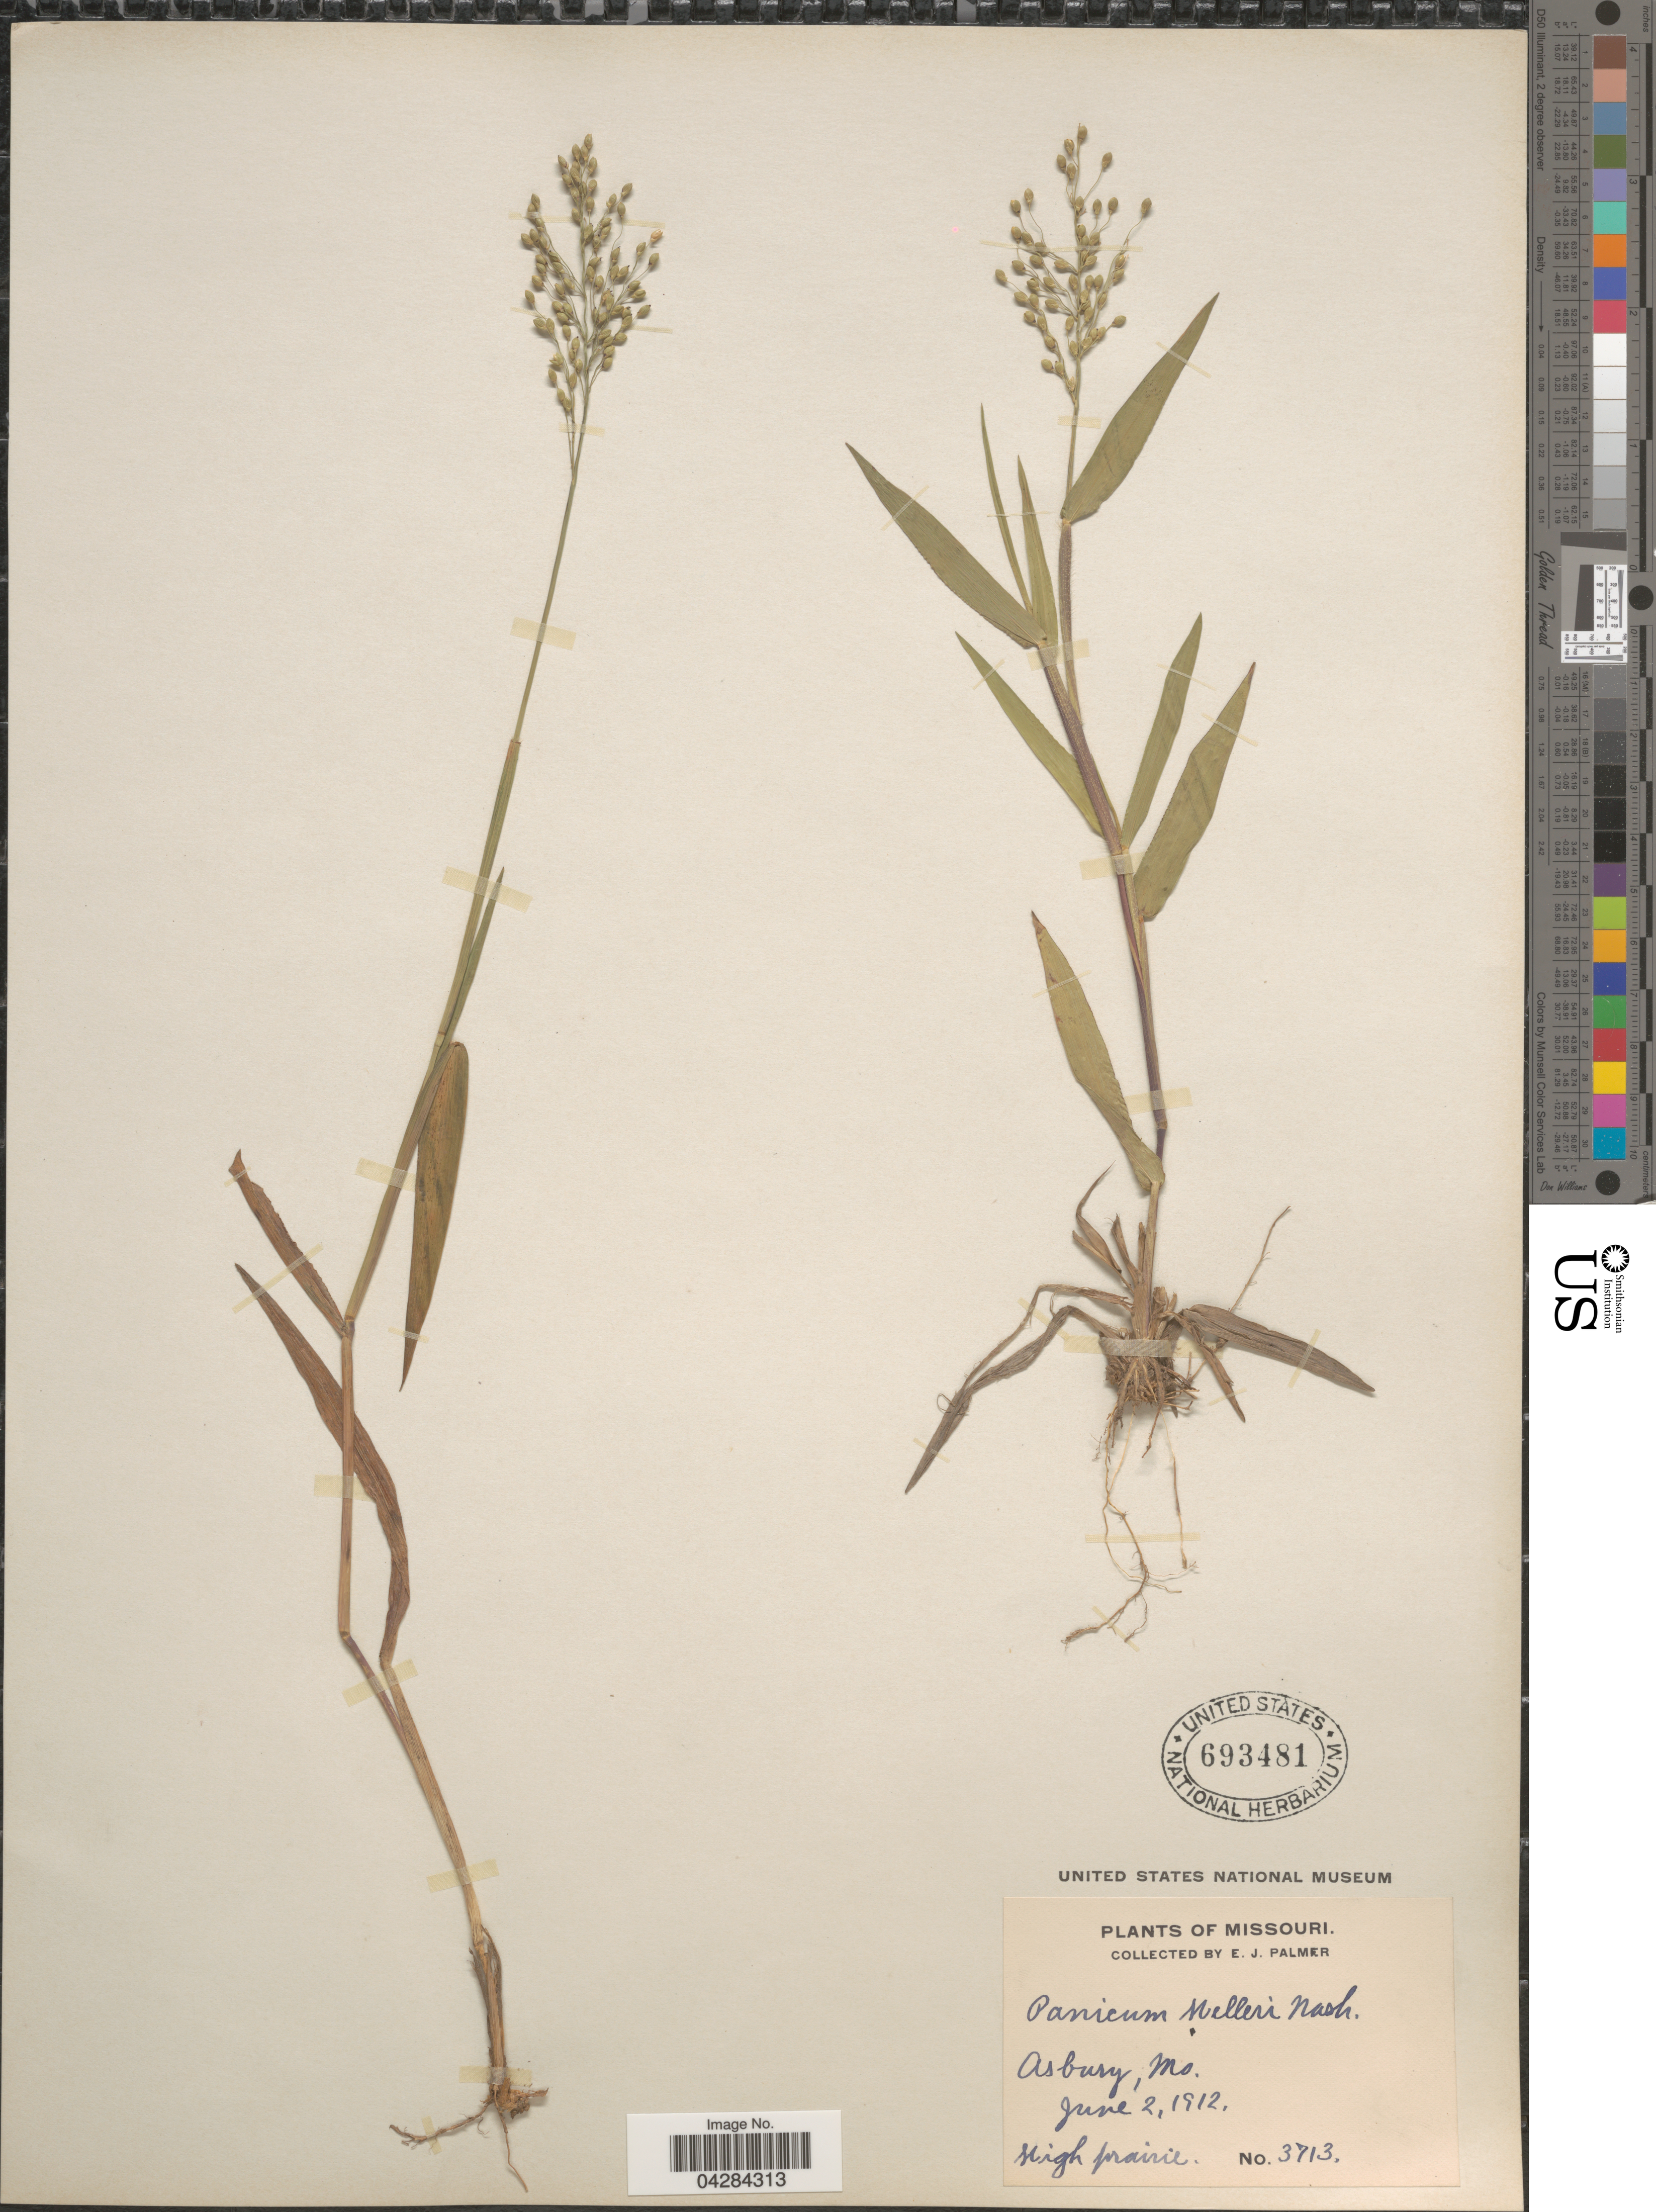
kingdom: Plantae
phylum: Tracheophyta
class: Liliopsida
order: Poales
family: Poaceae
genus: Dichanthelium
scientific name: Dichanthelium oligosanthes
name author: (Schult.) Gould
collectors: E. J. Palmer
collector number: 3713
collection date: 1912-06-02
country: United States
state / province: Missouri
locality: Asbury. High prairie.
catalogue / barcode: US 693481